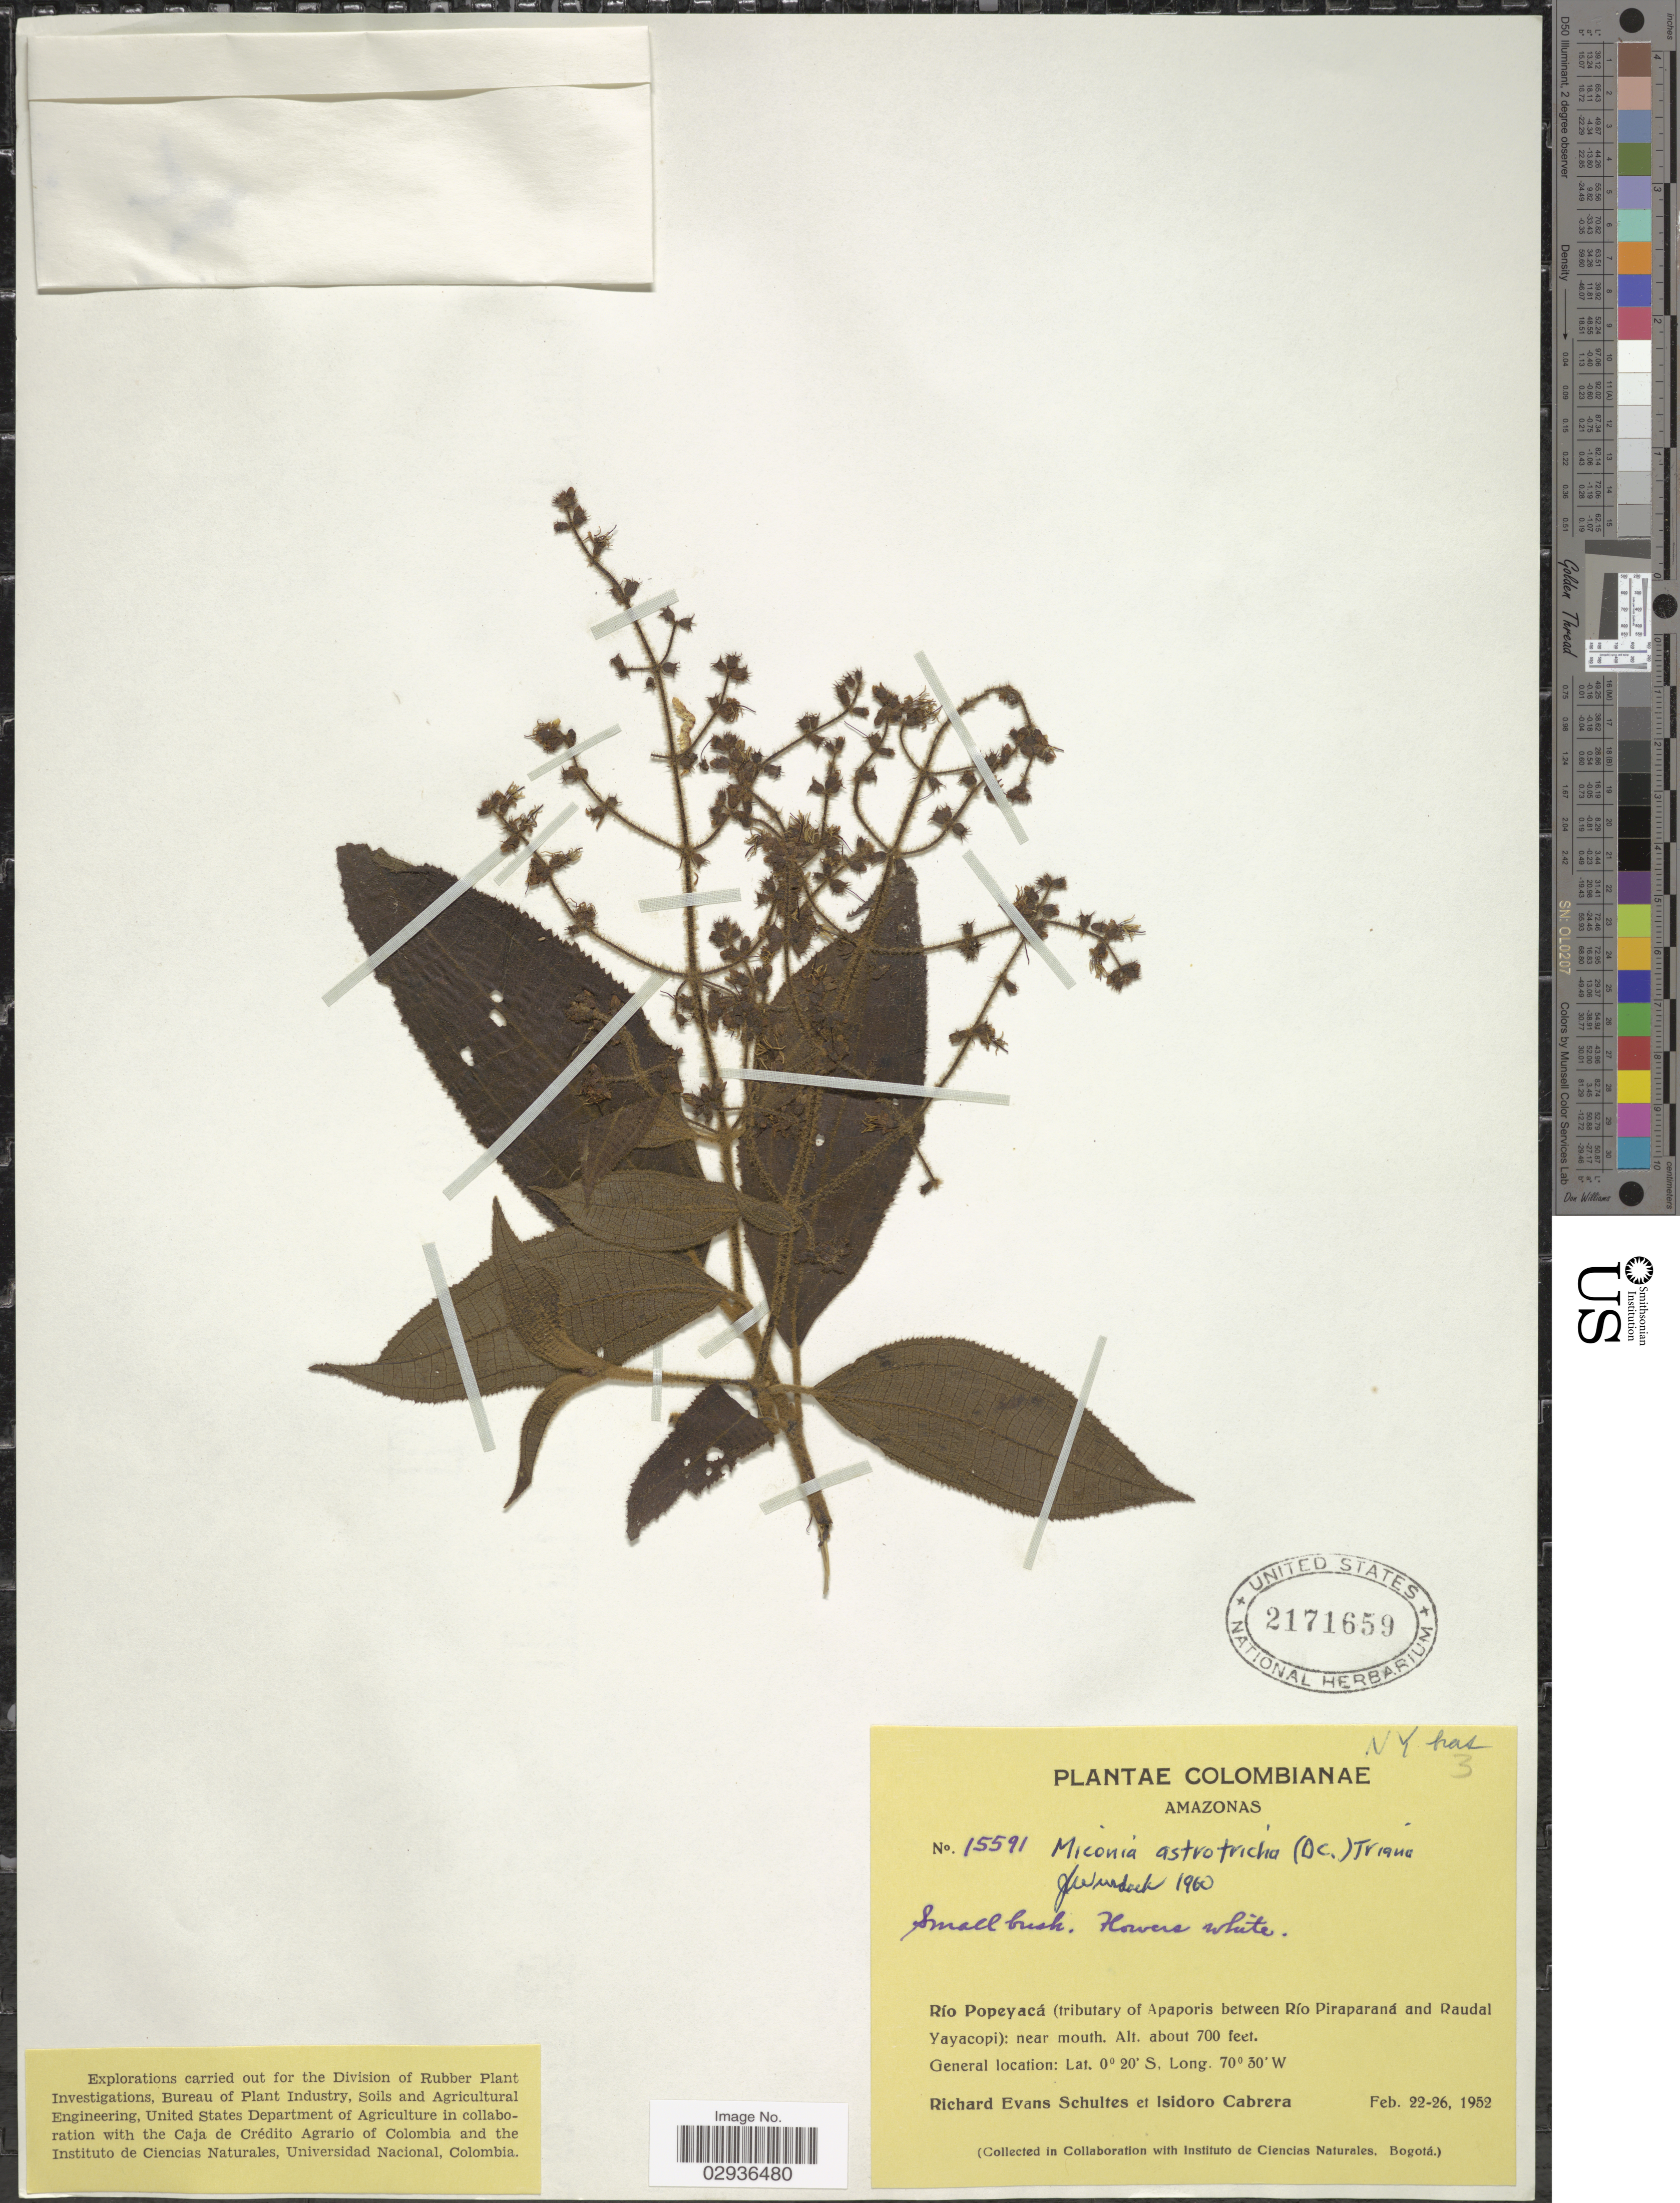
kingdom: Plantae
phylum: Tracheophyta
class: Magnoliopsida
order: Myrtales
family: Melastomataceae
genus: Miconia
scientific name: Miconia astrotricha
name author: (DC.) Triana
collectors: R. E. Schultes & I. Cabrera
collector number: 15591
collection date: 1952-02-22/1952-02-26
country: Colombia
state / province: Amazônas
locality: Río Popeyacá (tributary of Apaporis between Río Piraparaná and Raudal Yayacopi): near mouth.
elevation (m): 213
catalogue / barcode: US 2171659